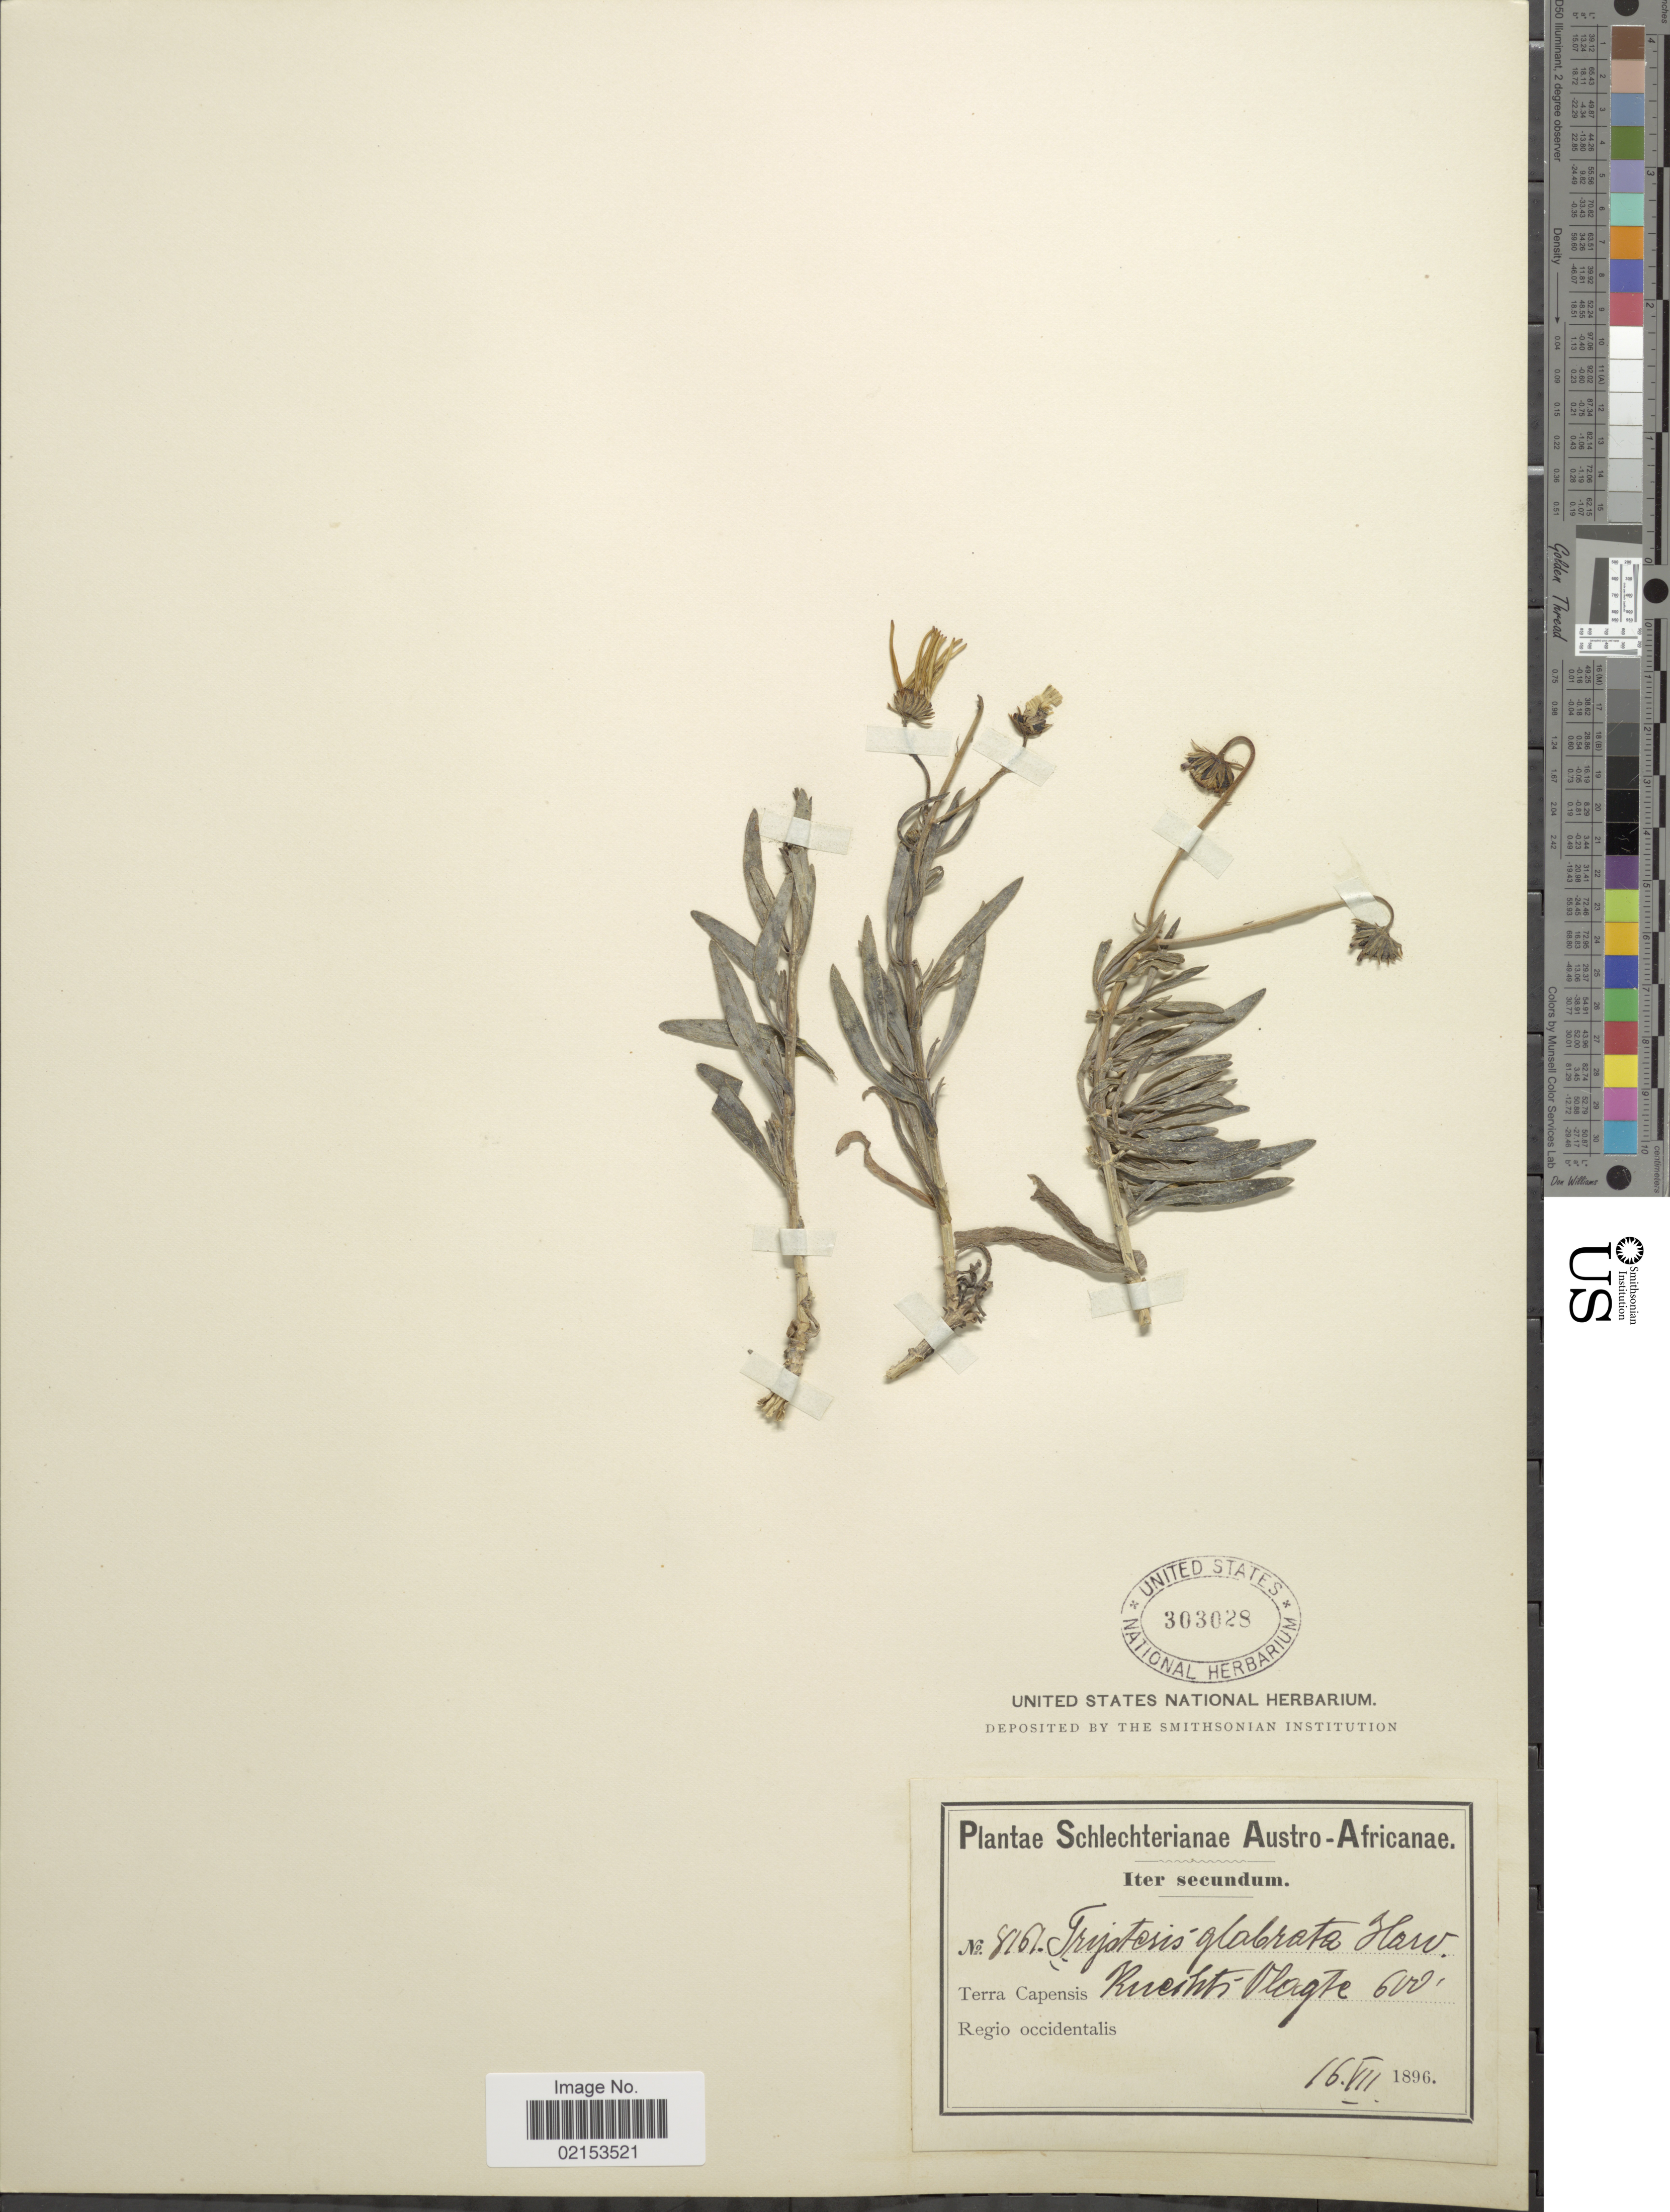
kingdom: Plantae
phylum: Tracheophyta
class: Magnoliopsida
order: Asterales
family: Asteraceae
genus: Tripteris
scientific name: Tripteris oppositifolia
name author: (Aiton) B. Nord.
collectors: Schlechter, --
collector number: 8161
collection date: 1896-07-16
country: South Africa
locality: Iter secundum. erra Capensis [illegible text] Regio occidentalis. Iter Secundum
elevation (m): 183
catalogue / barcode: US 303028